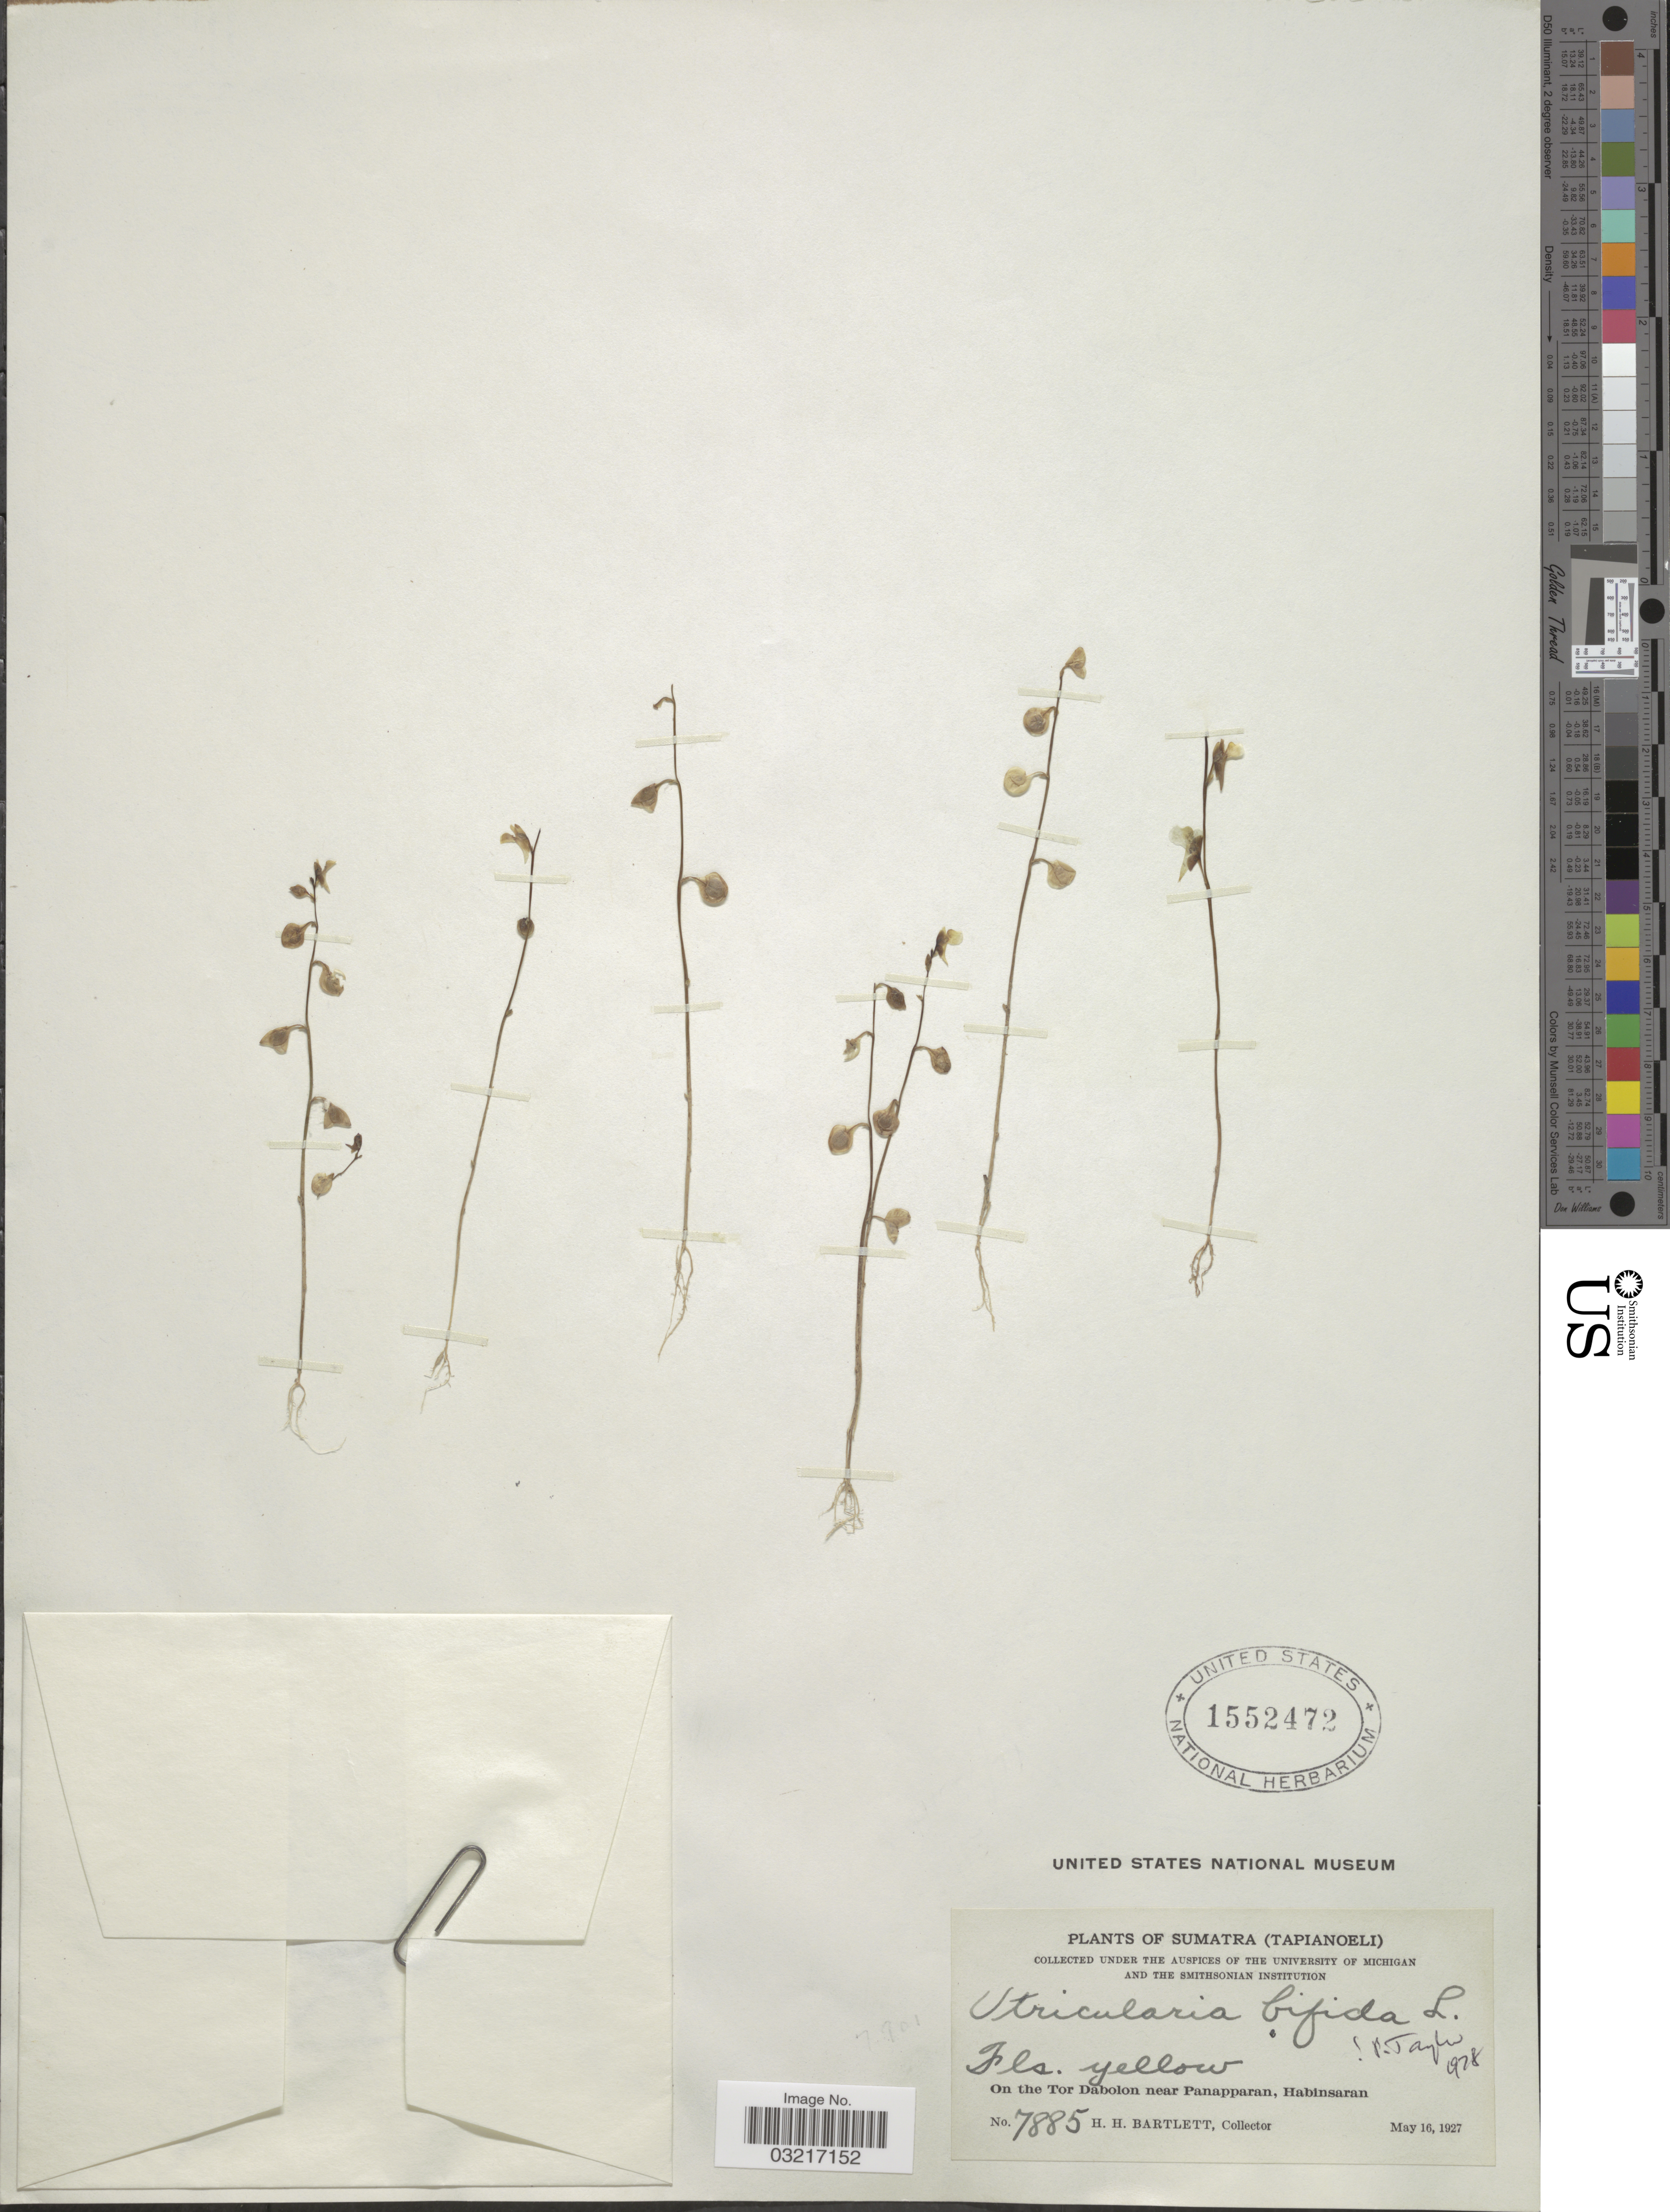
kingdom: Plantae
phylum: Tracheophyta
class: Magnoliopsida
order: Lamiales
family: Lentibulariaceae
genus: Utricularia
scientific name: Utricularia bifida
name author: L.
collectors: H. H. Bartlett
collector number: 7885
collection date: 1927-05-16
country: Indonesia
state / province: Sumatra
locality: (Tapianoeli). On the Tor Dabolon near Panapparan, Habinsaran.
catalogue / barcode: US 1552472